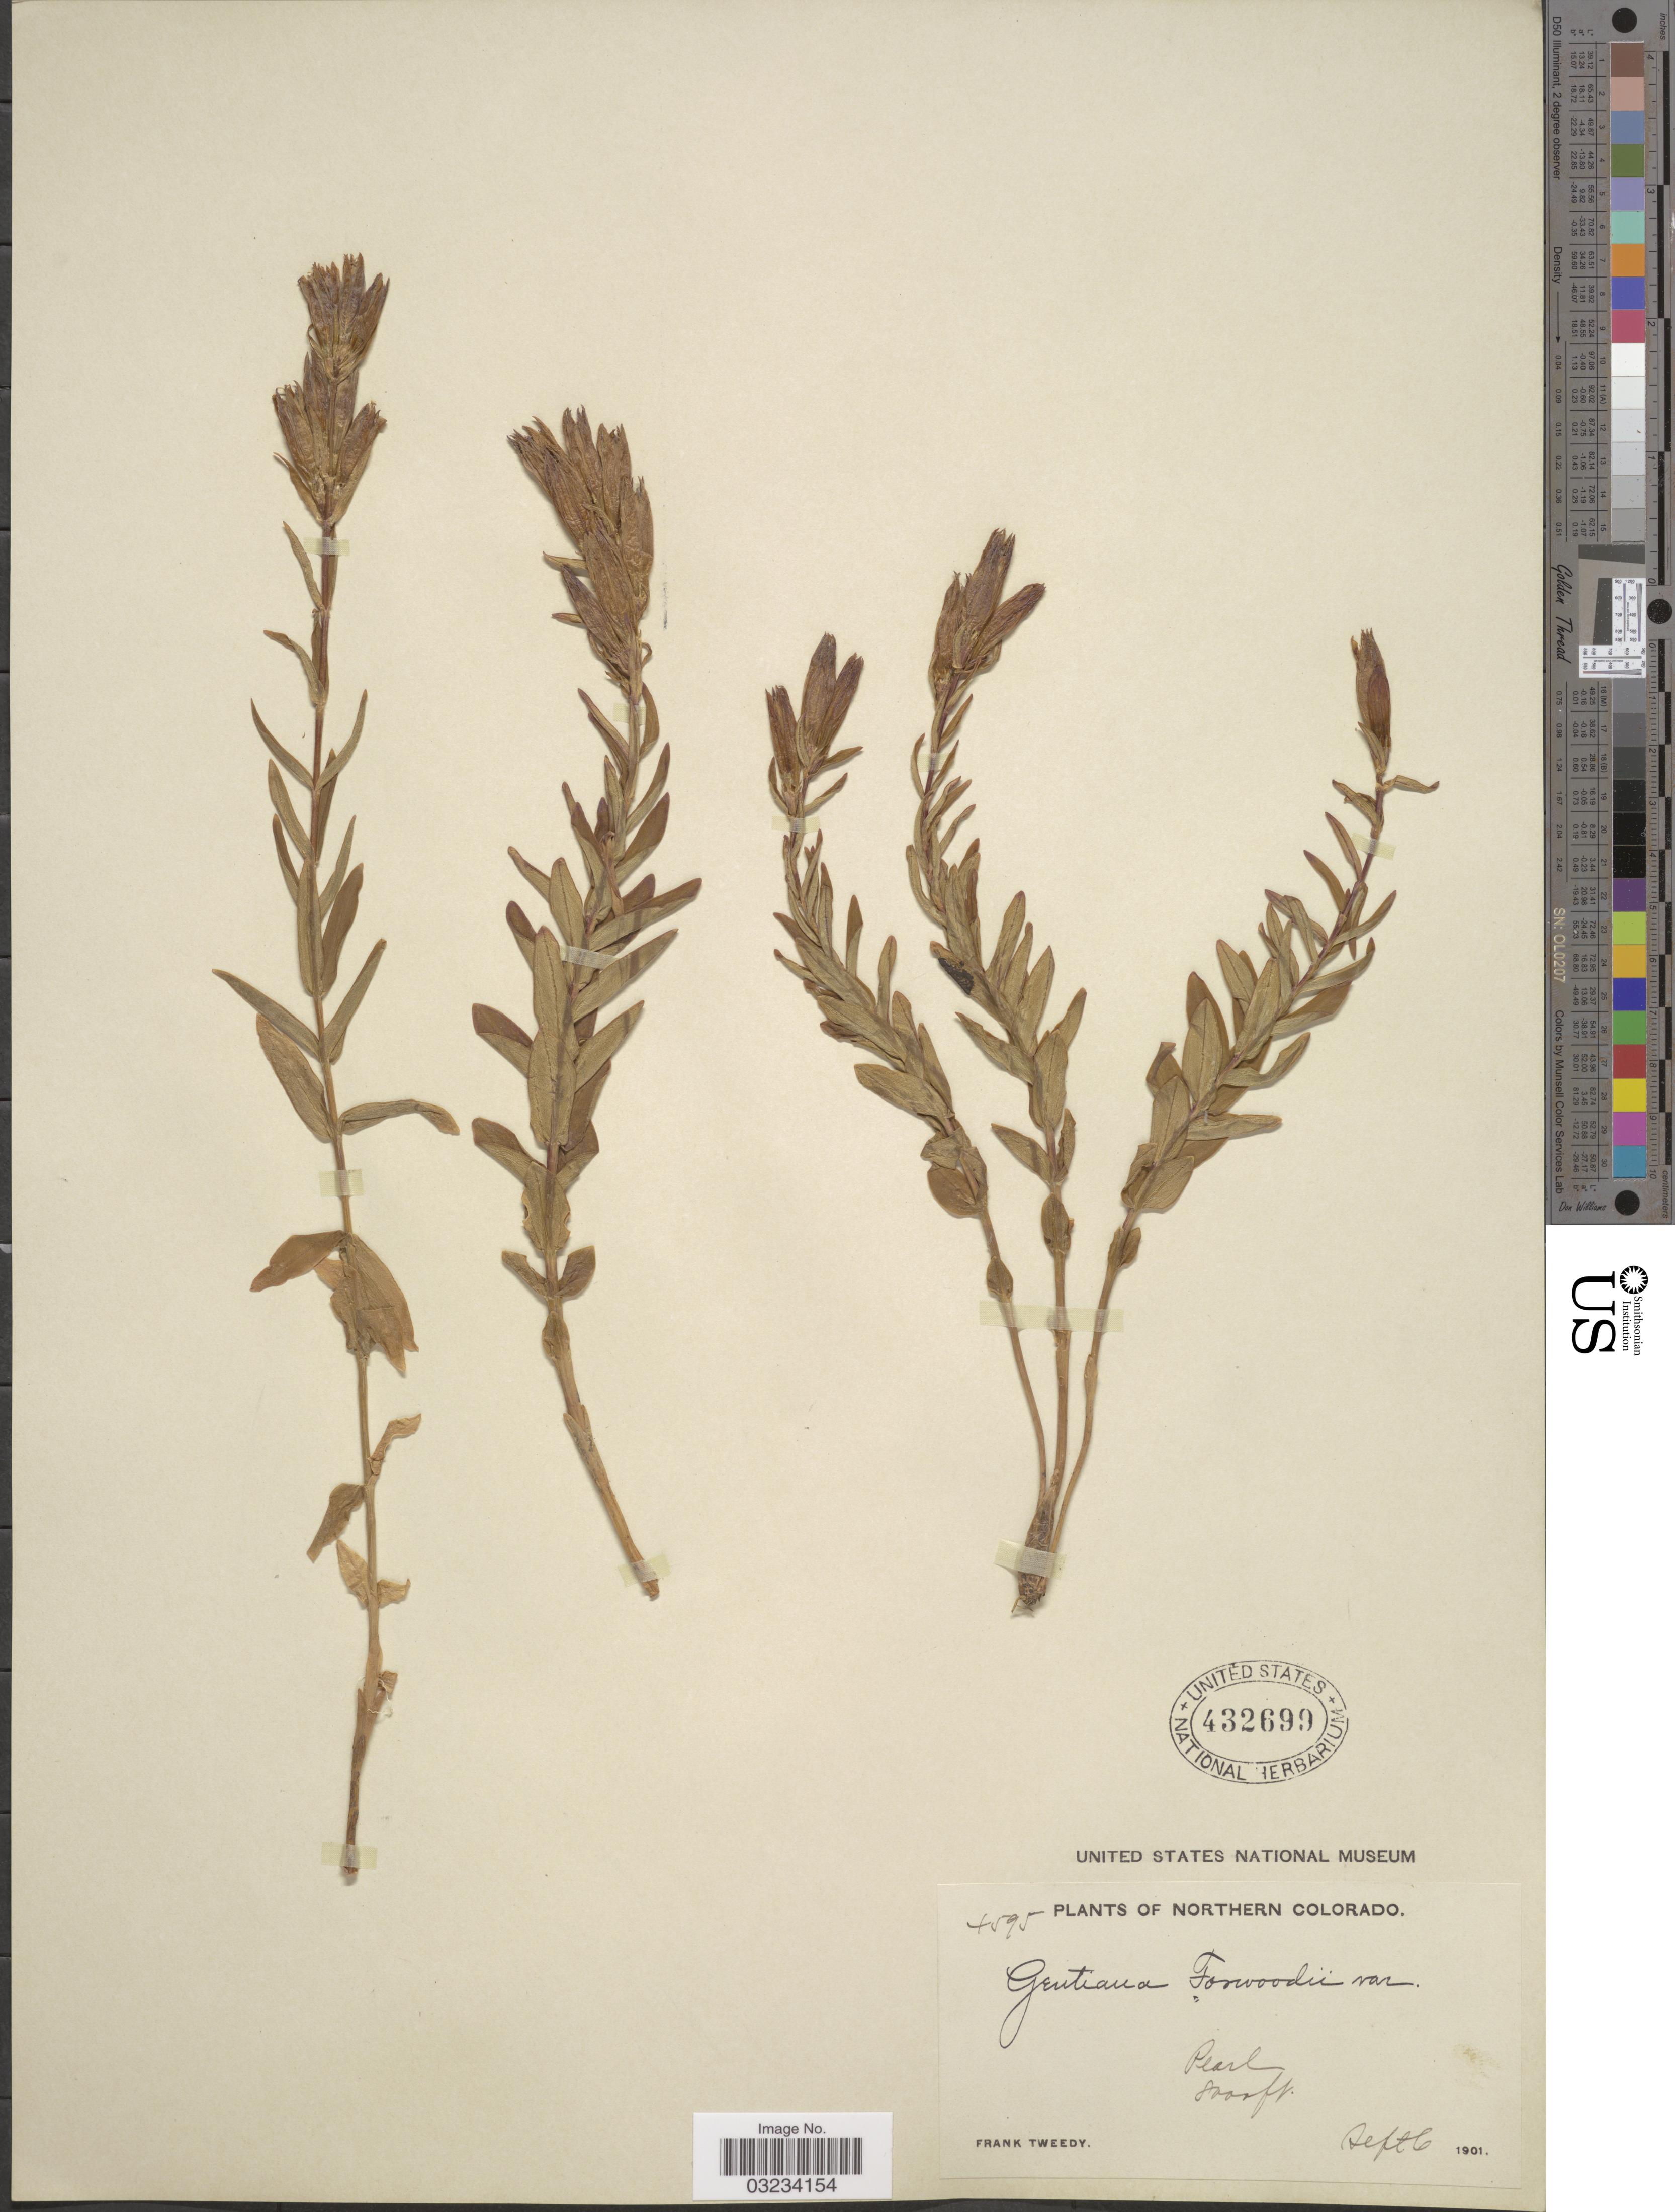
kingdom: Plantae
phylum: Tracheophyta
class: Magnoliopsida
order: Gentianales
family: Gentianaceae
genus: Gentiana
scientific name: Gentiana forwoodii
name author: A. Gray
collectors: F. Tweedy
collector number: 4595*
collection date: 1901-09-06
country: United States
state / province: Colorado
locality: Northern Colorado, Pearl.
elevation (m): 2438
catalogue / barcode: US 432699